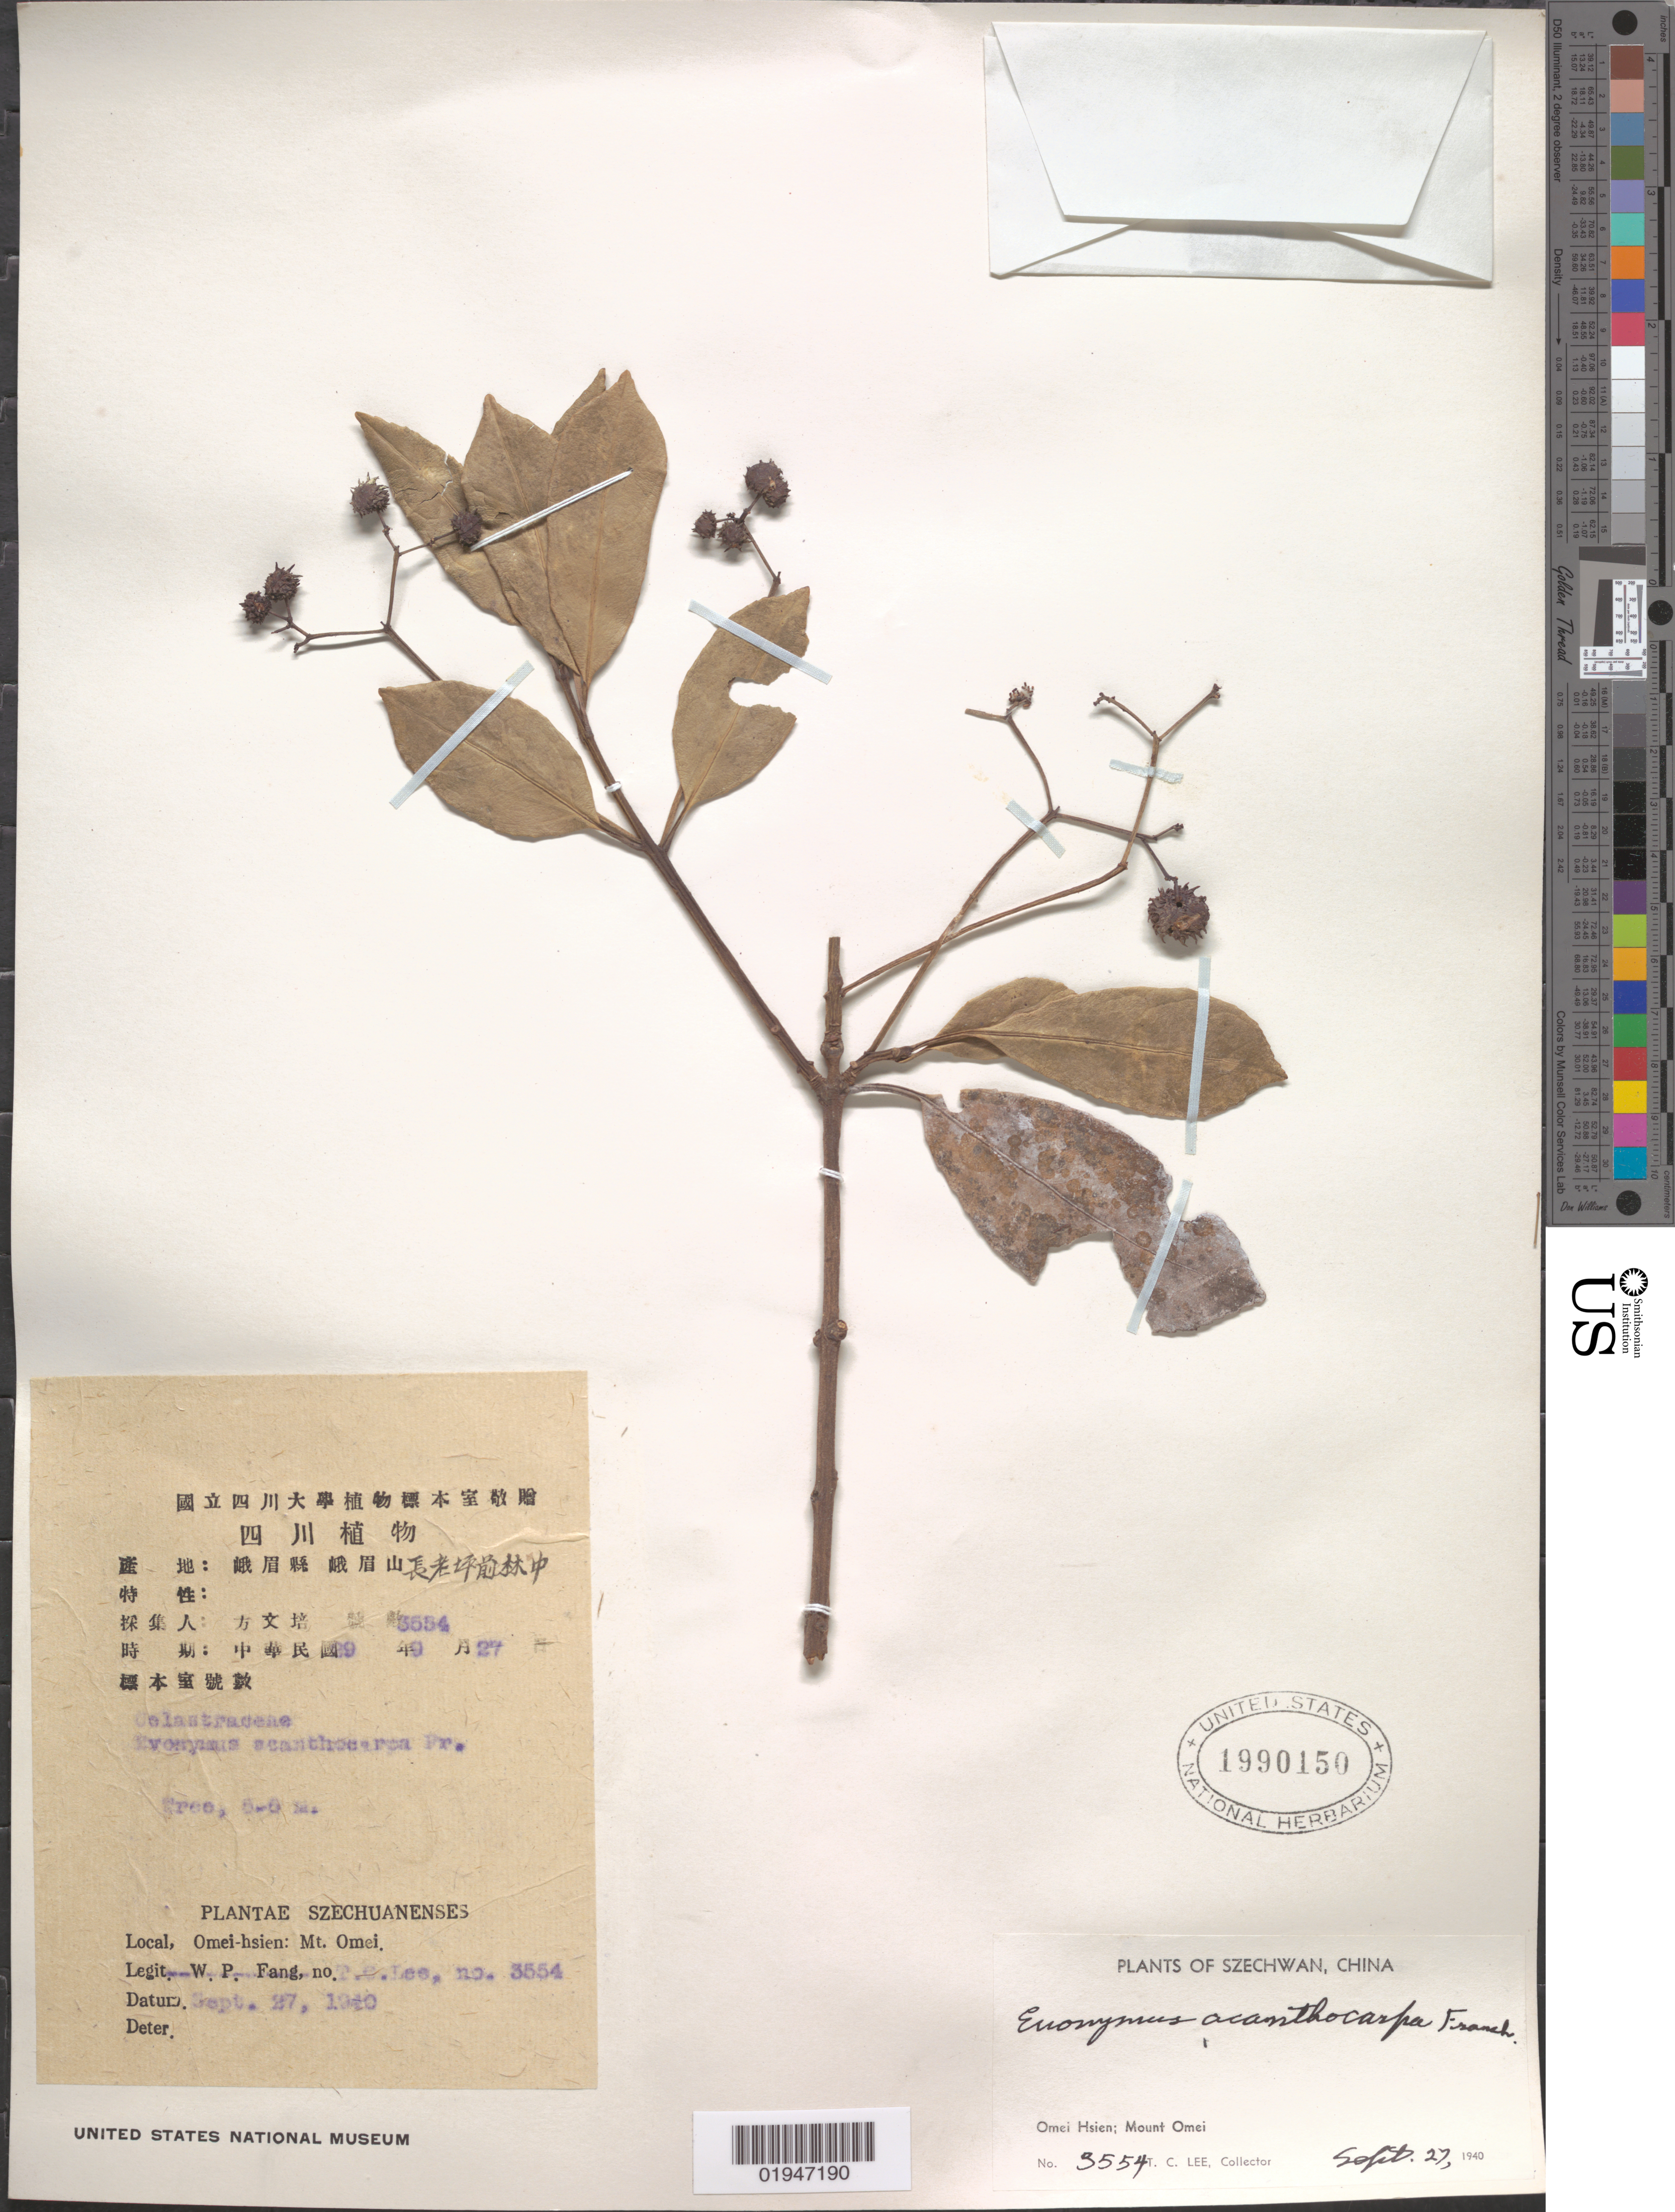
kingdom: Plantae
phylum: Tracheophyta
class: Magnoliopsida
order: Celastrales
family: Celastraceae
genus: Euonymus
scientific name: Euonymus acanthocarpus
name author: Franch.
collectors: T. Lee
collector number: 3554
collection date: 1940-09-27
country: China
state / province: Sichuan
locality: Szechuan [Sichuan]. Omei-hsien: Mt. Omei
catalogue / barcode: US 1990150